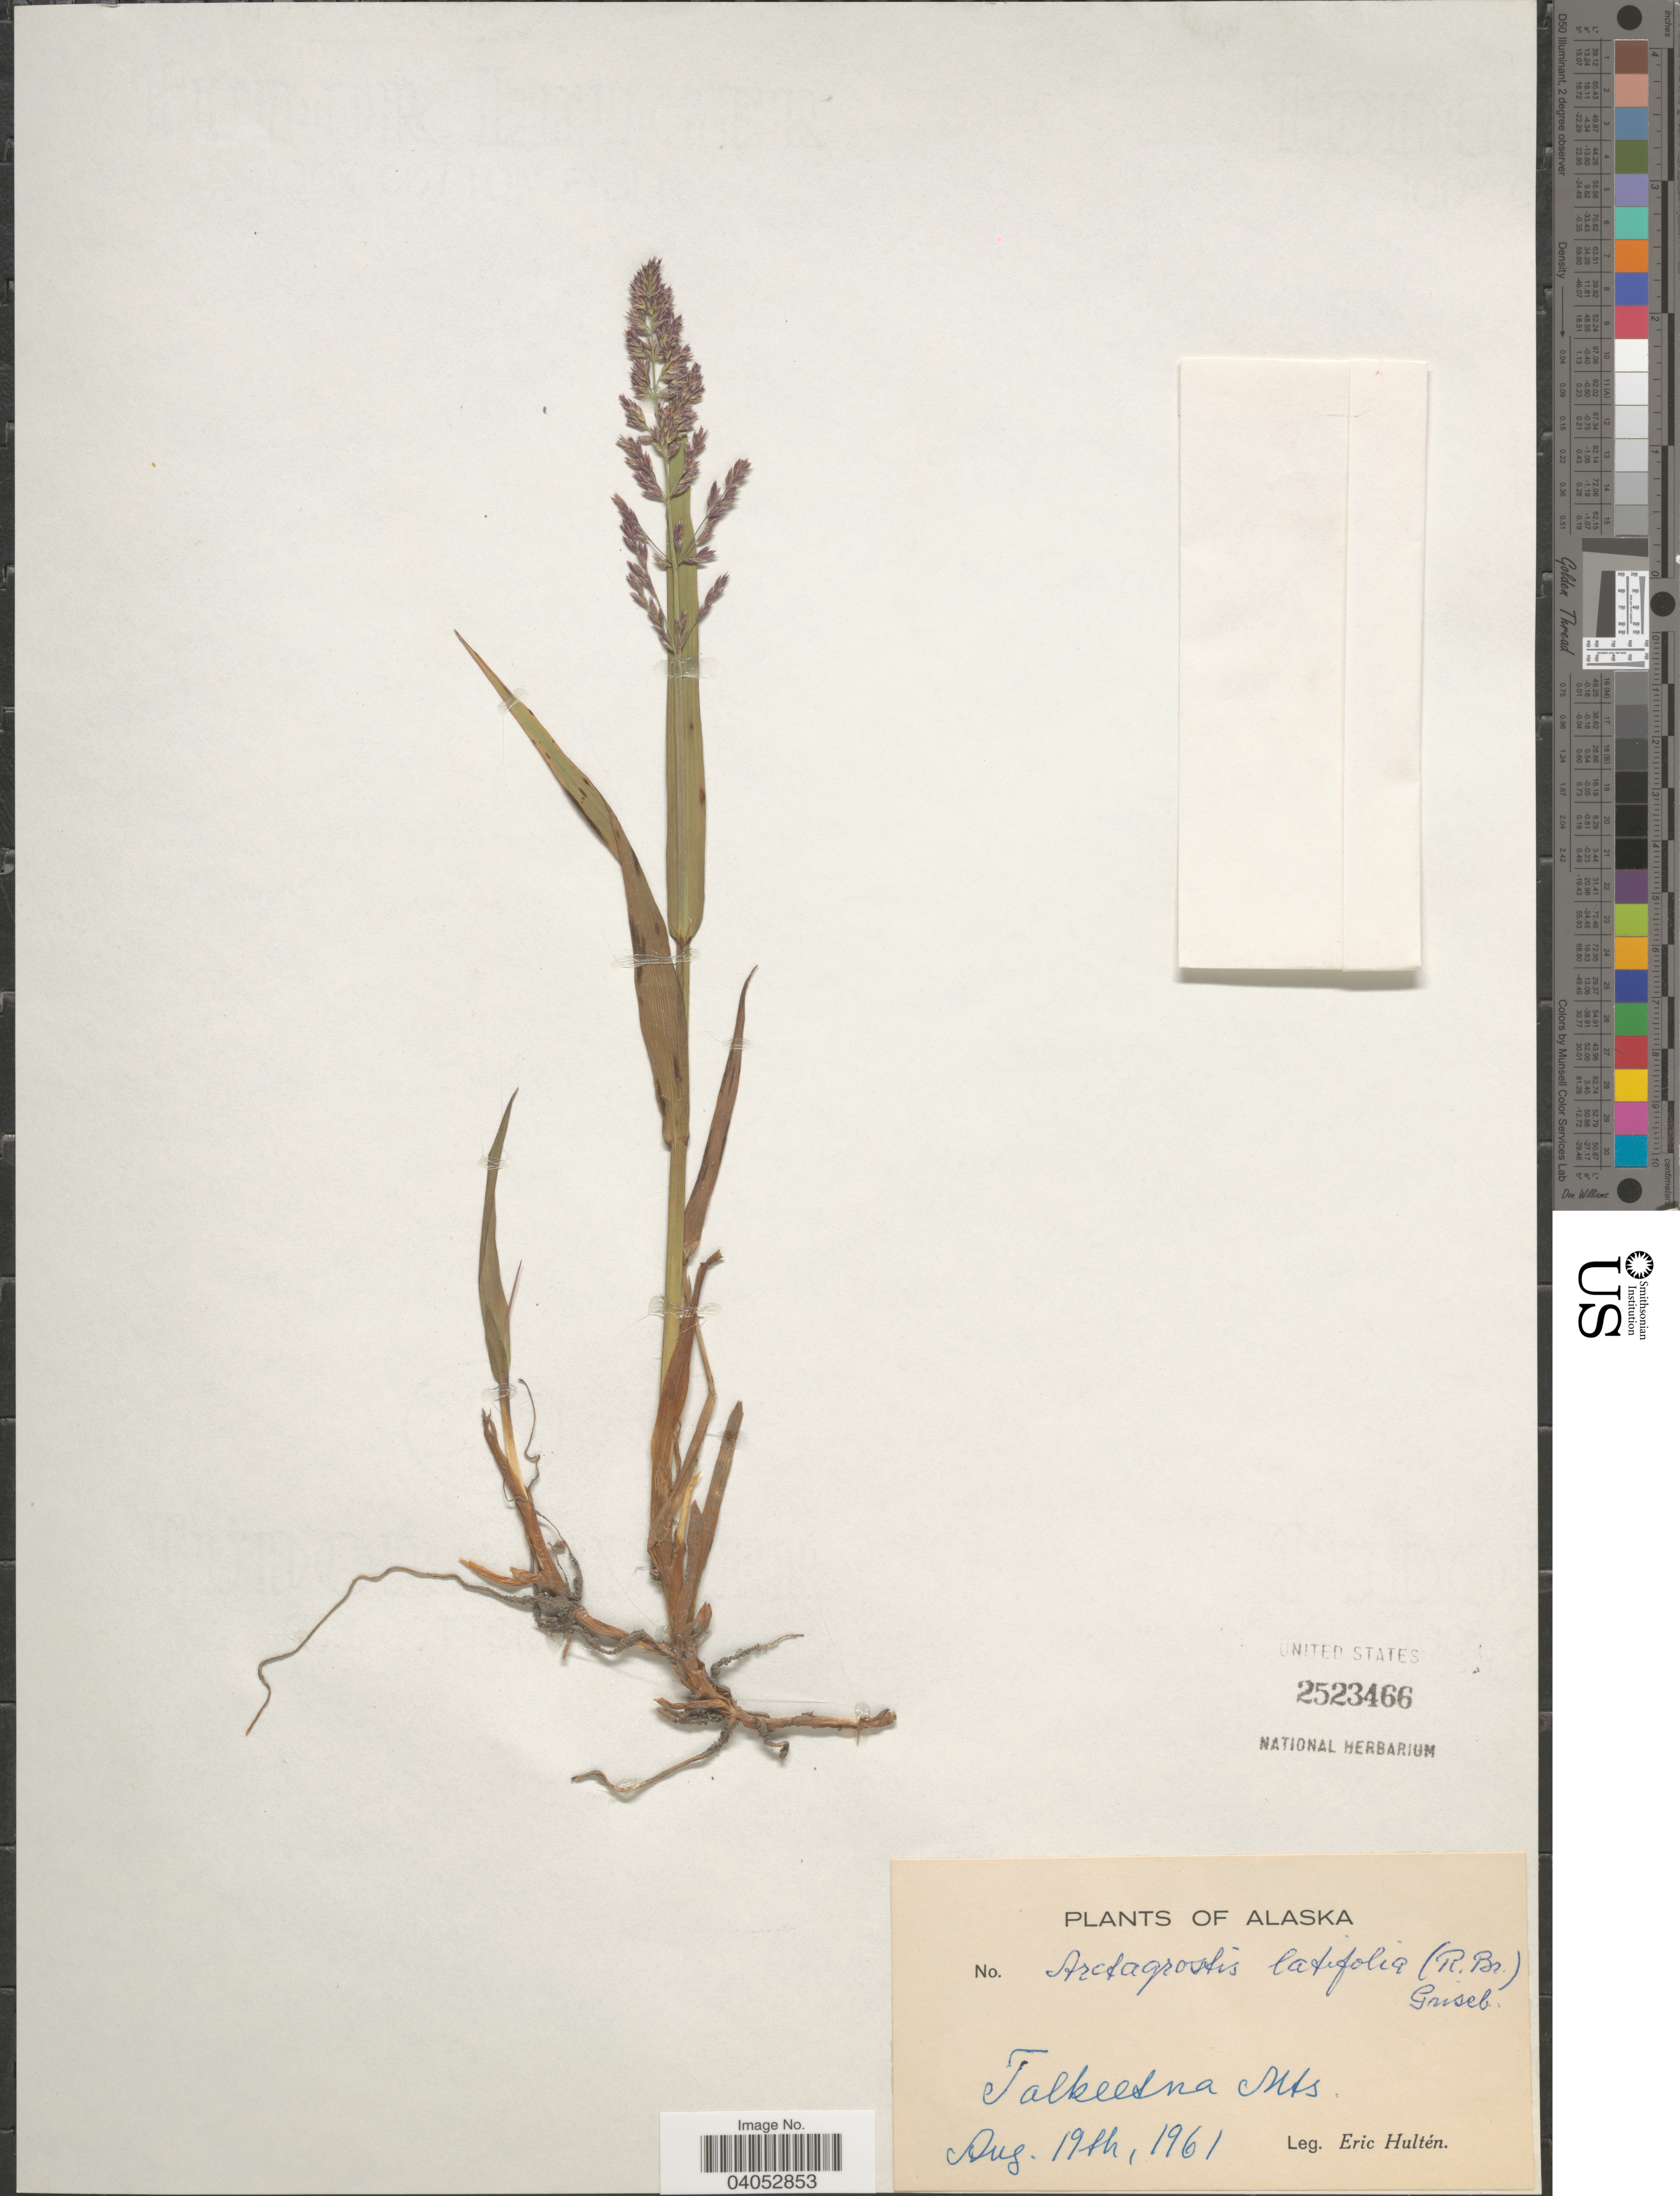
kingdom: Plantae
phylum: Tracheophyta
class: Liliopsida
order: Poales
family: Poaceae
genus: Arctagrostis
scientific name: Arctagrostis latifolia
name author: (R. Br.) Griseb.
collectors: E. G. Hultén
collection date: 1961-08-19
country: United States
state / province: Alaska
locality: Talkeetna Mts.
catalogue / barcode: US 2523466